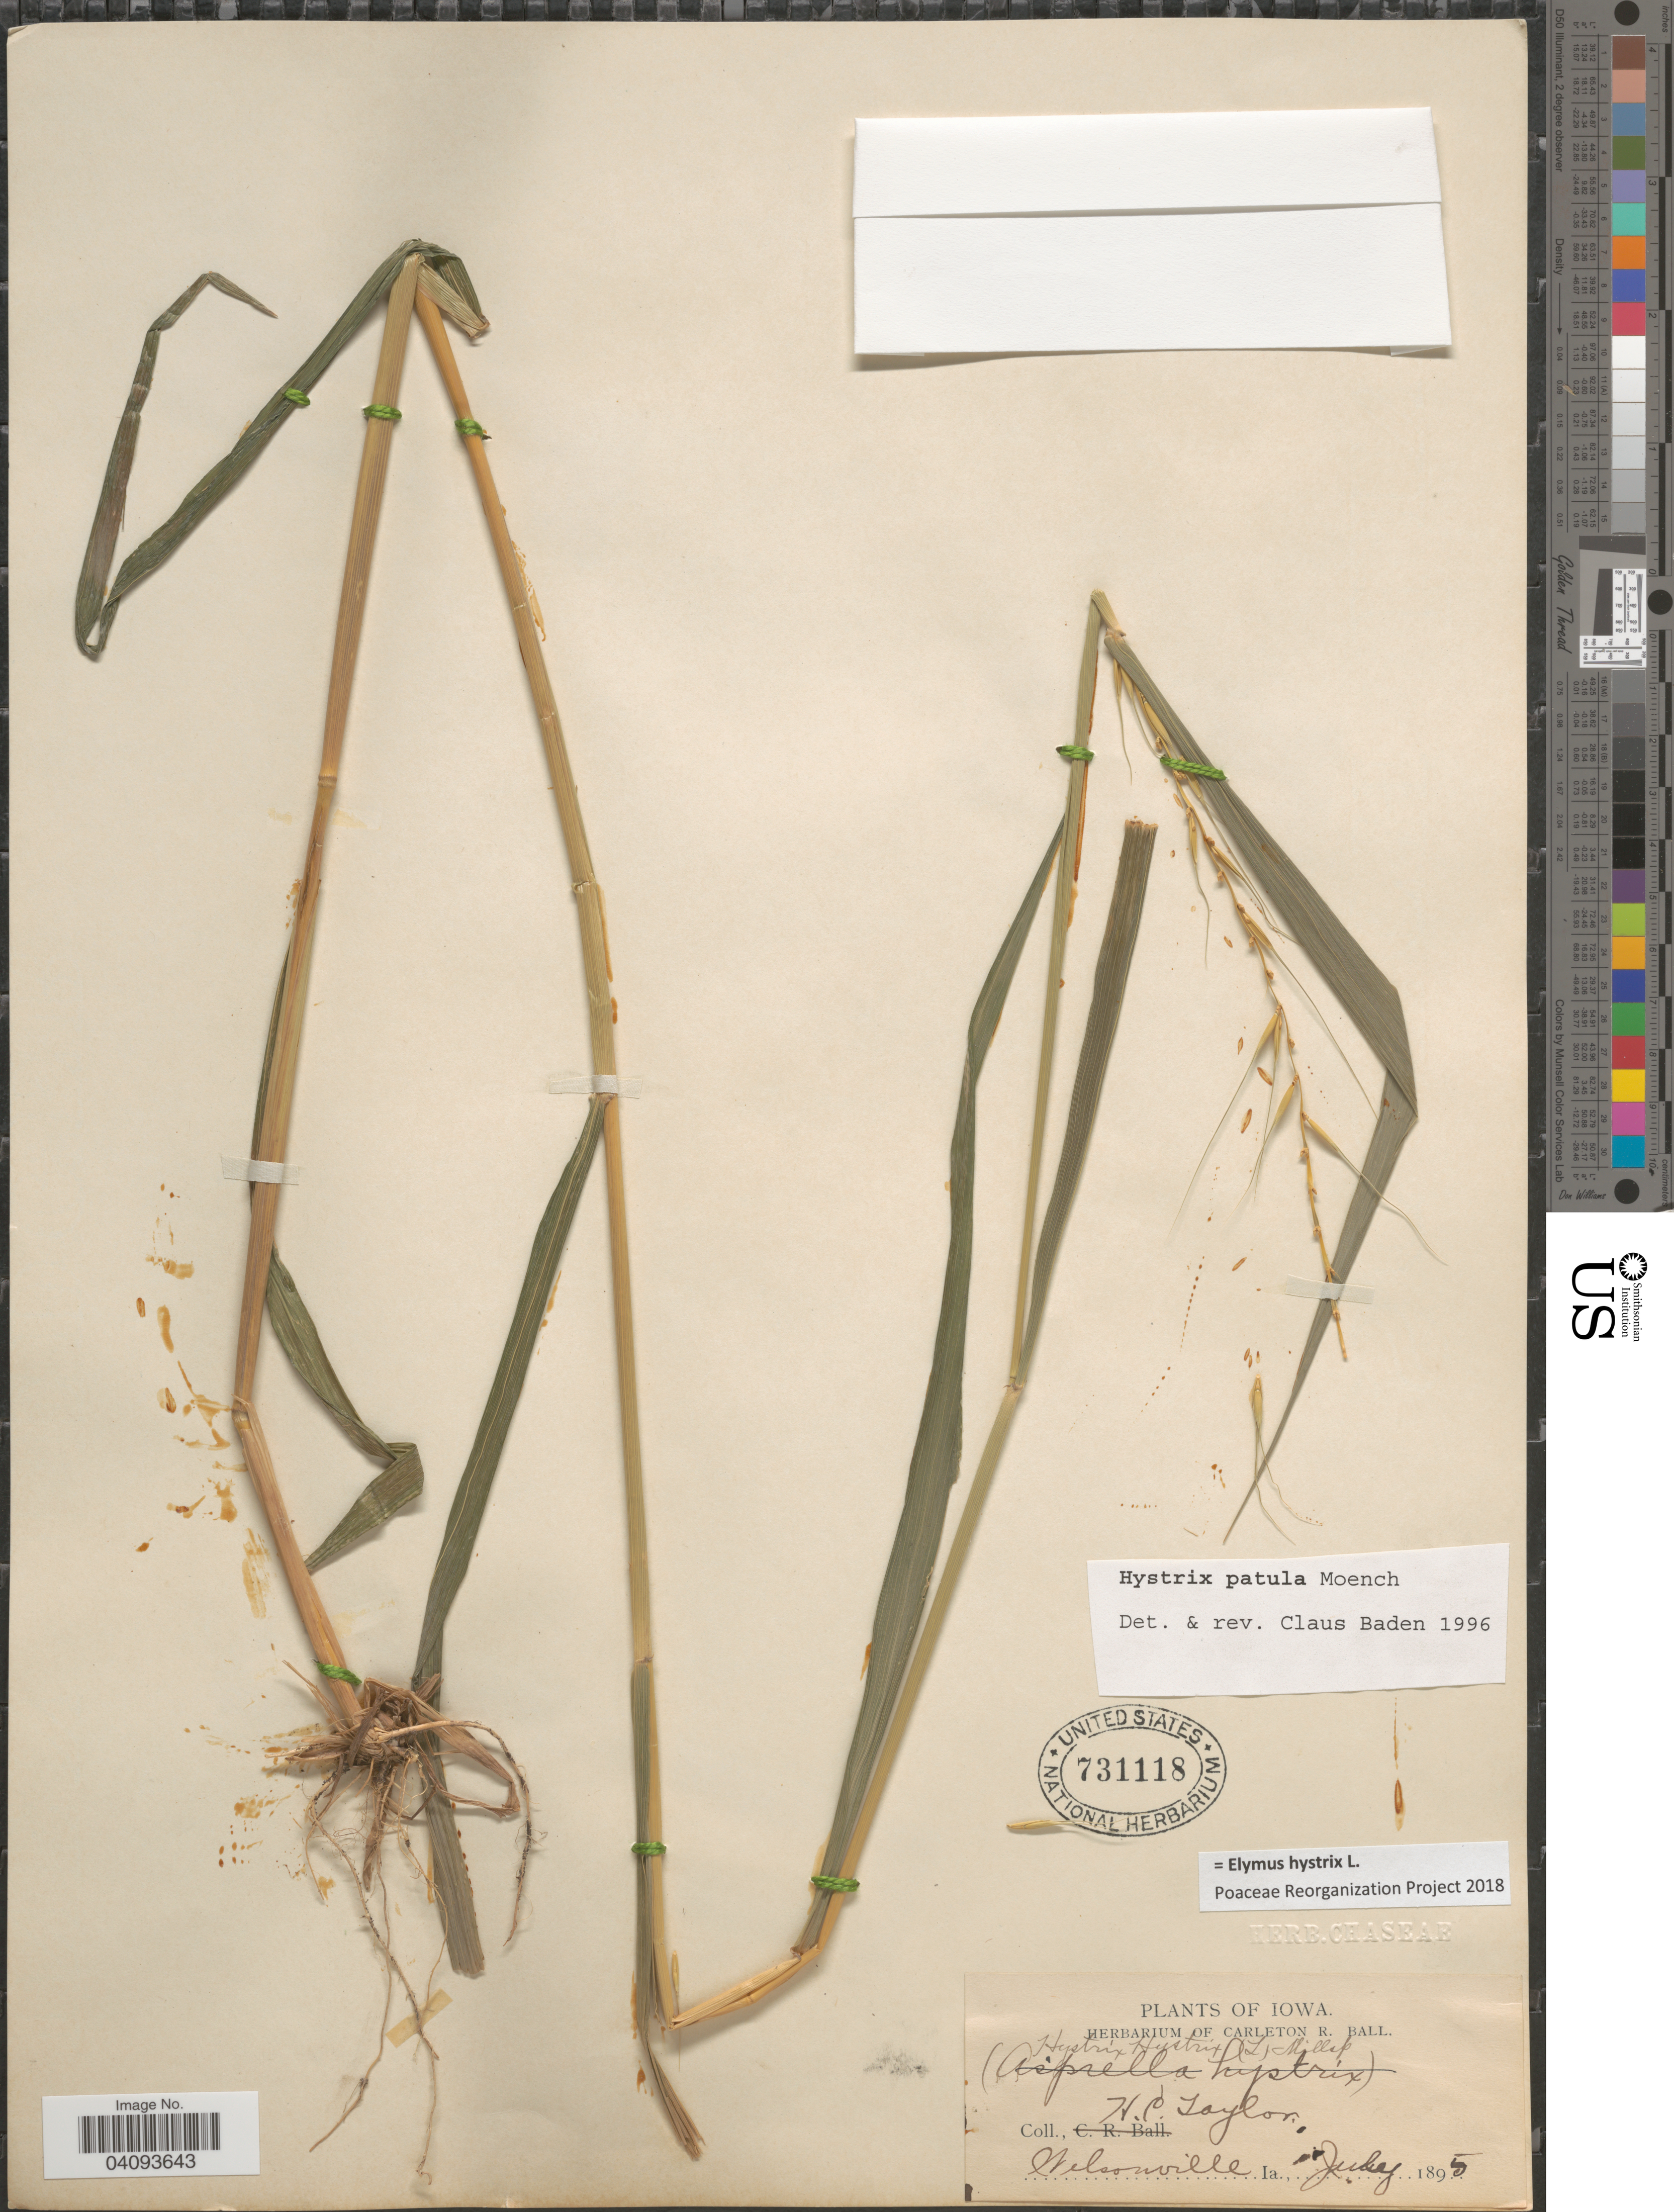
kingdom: Plantae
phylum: Tracheophyta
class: Liliopsida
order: Poales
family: Poaceae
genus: Elymus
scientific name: Elymus hystrix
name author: L.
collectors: H. Taylor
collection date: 1895-07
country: United States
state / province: Iowa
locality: Welsonville.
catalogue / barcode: US 731118